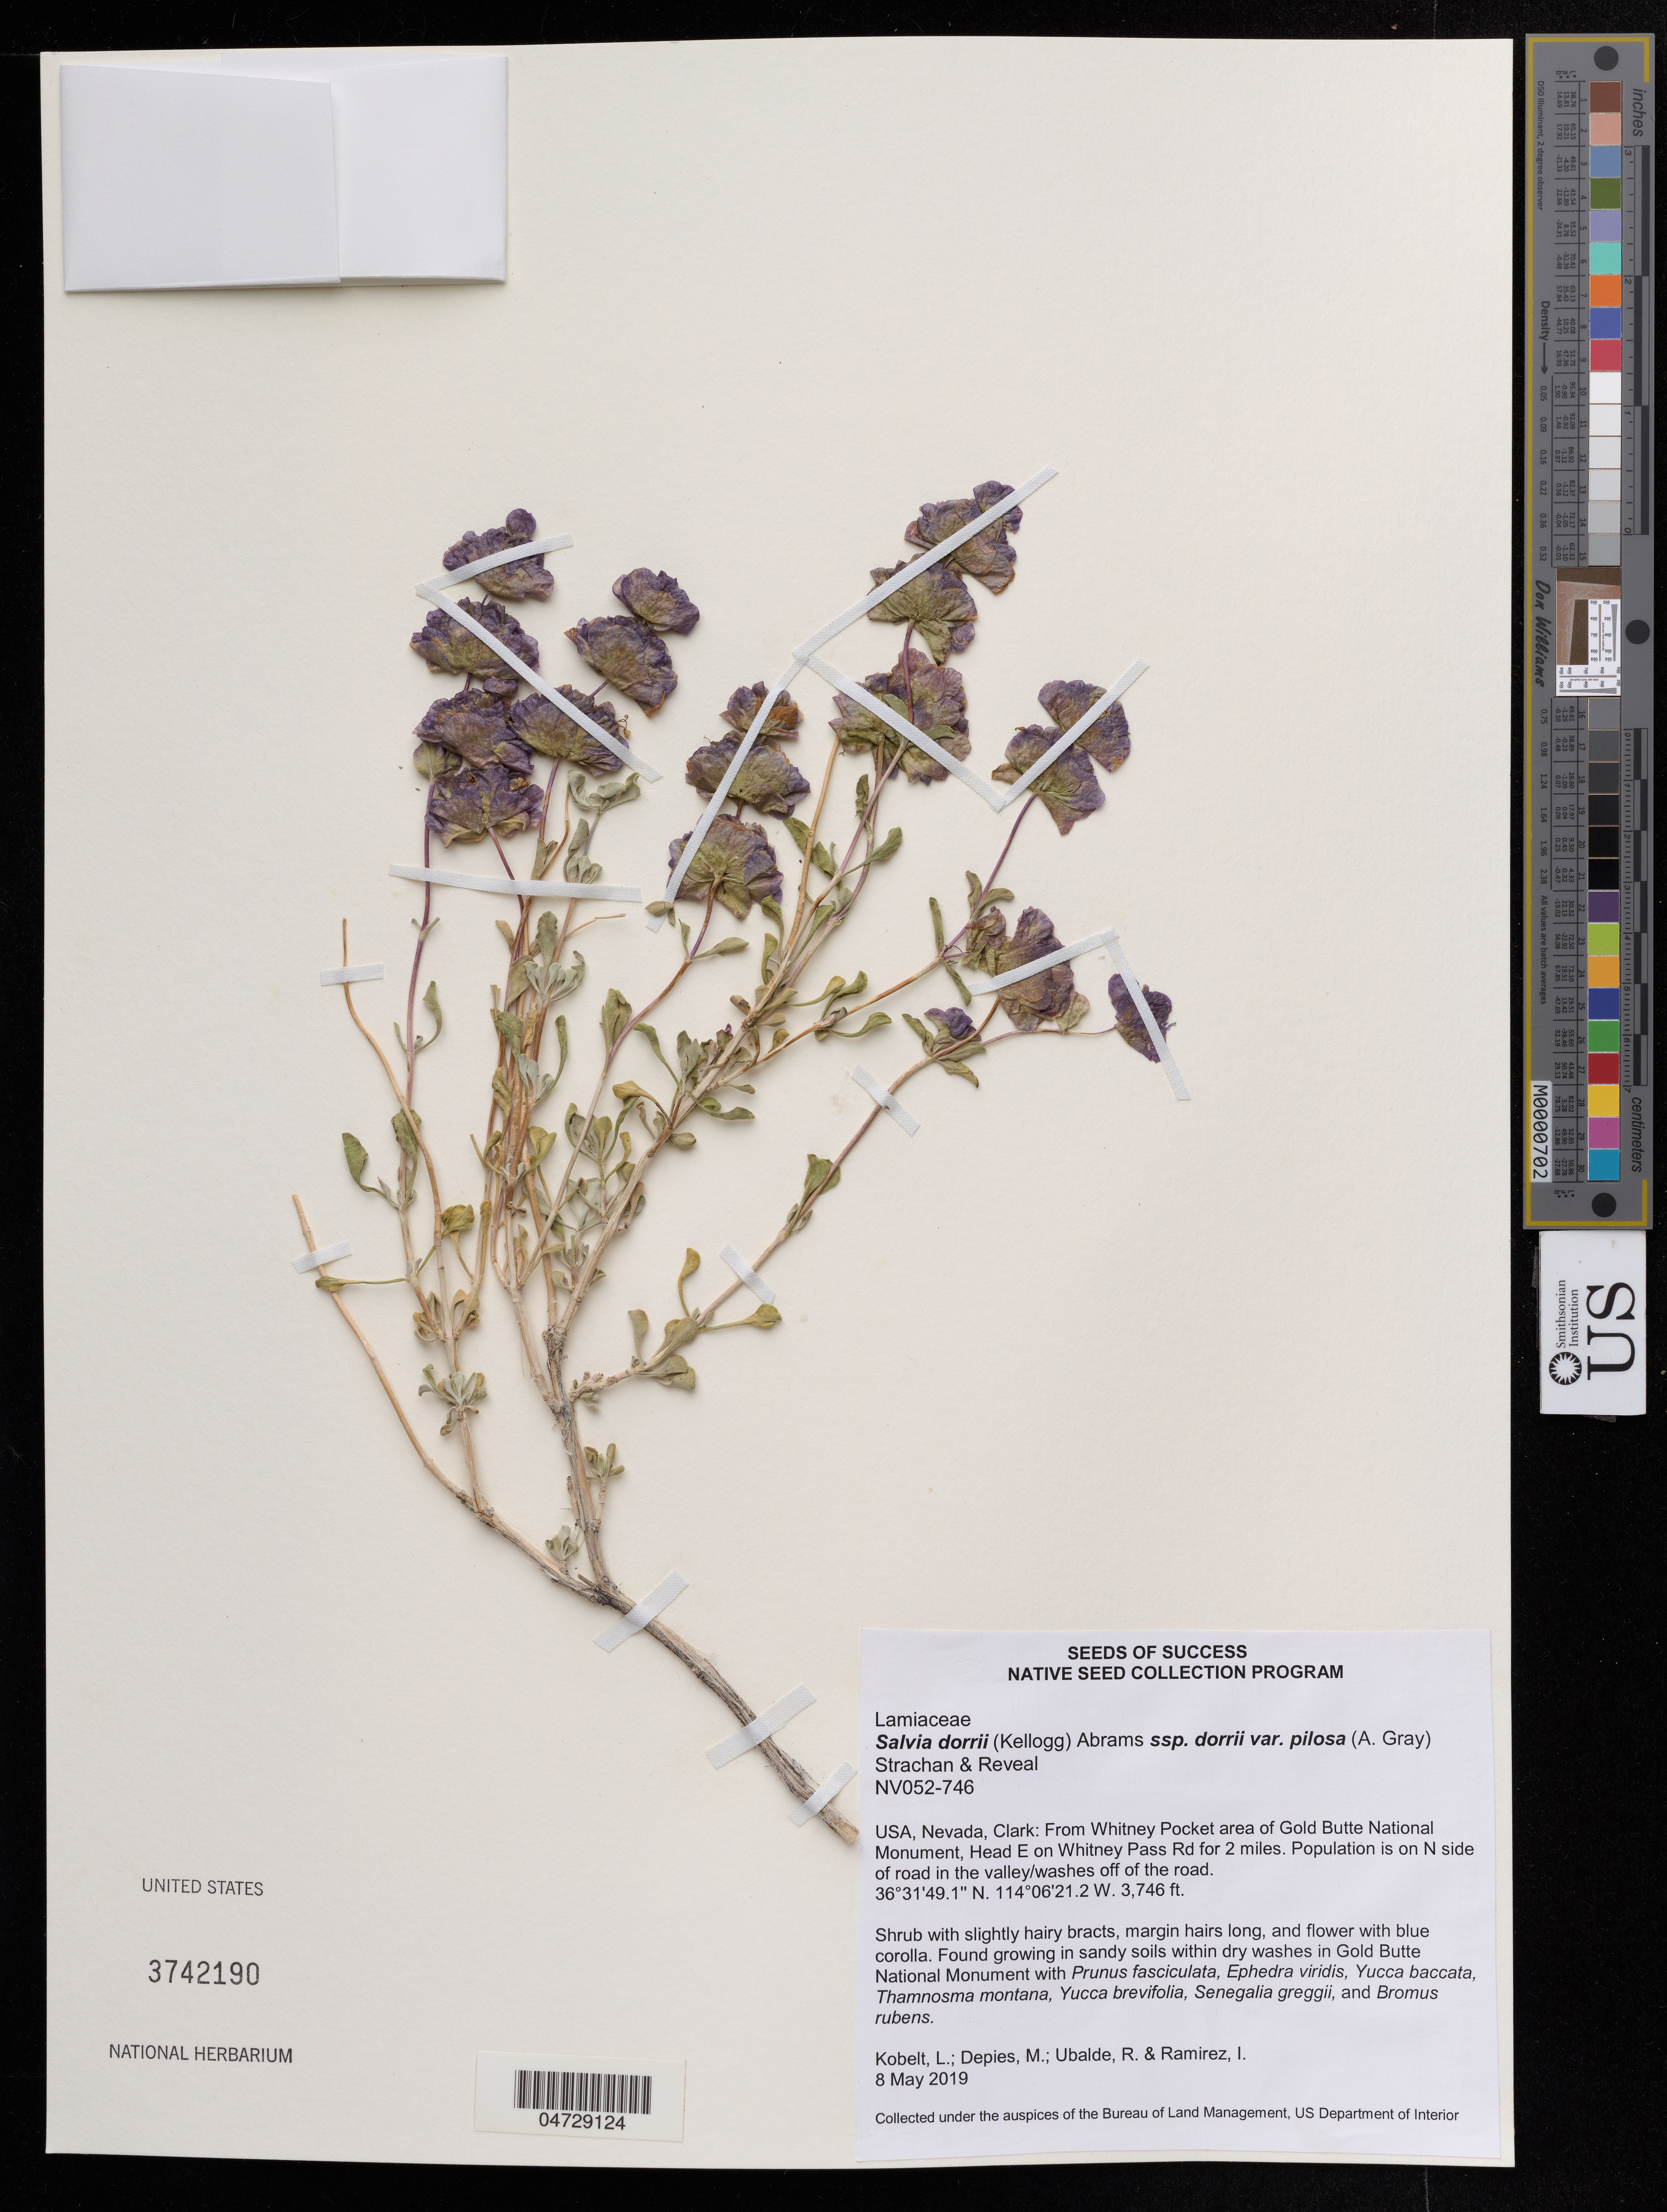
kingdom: Plantae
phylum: Tracheophyta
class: Magnoliopsida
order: Lamiales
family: Lamiaceae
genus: Salvia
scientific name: Salvia dorrii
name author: (Kellogg) Abrams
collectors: L. Kobelt, M. Depies, R. Ubalde & I. Ramírez M.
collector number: NV052-746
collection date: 2019-05-08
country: United States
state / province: Nevada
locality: Clark: From Whitney Pocket area of Gold Butte National Monument, Head E on Whitney Pass Rd for 2 miles.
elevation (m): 1142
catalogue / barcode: US 3742190